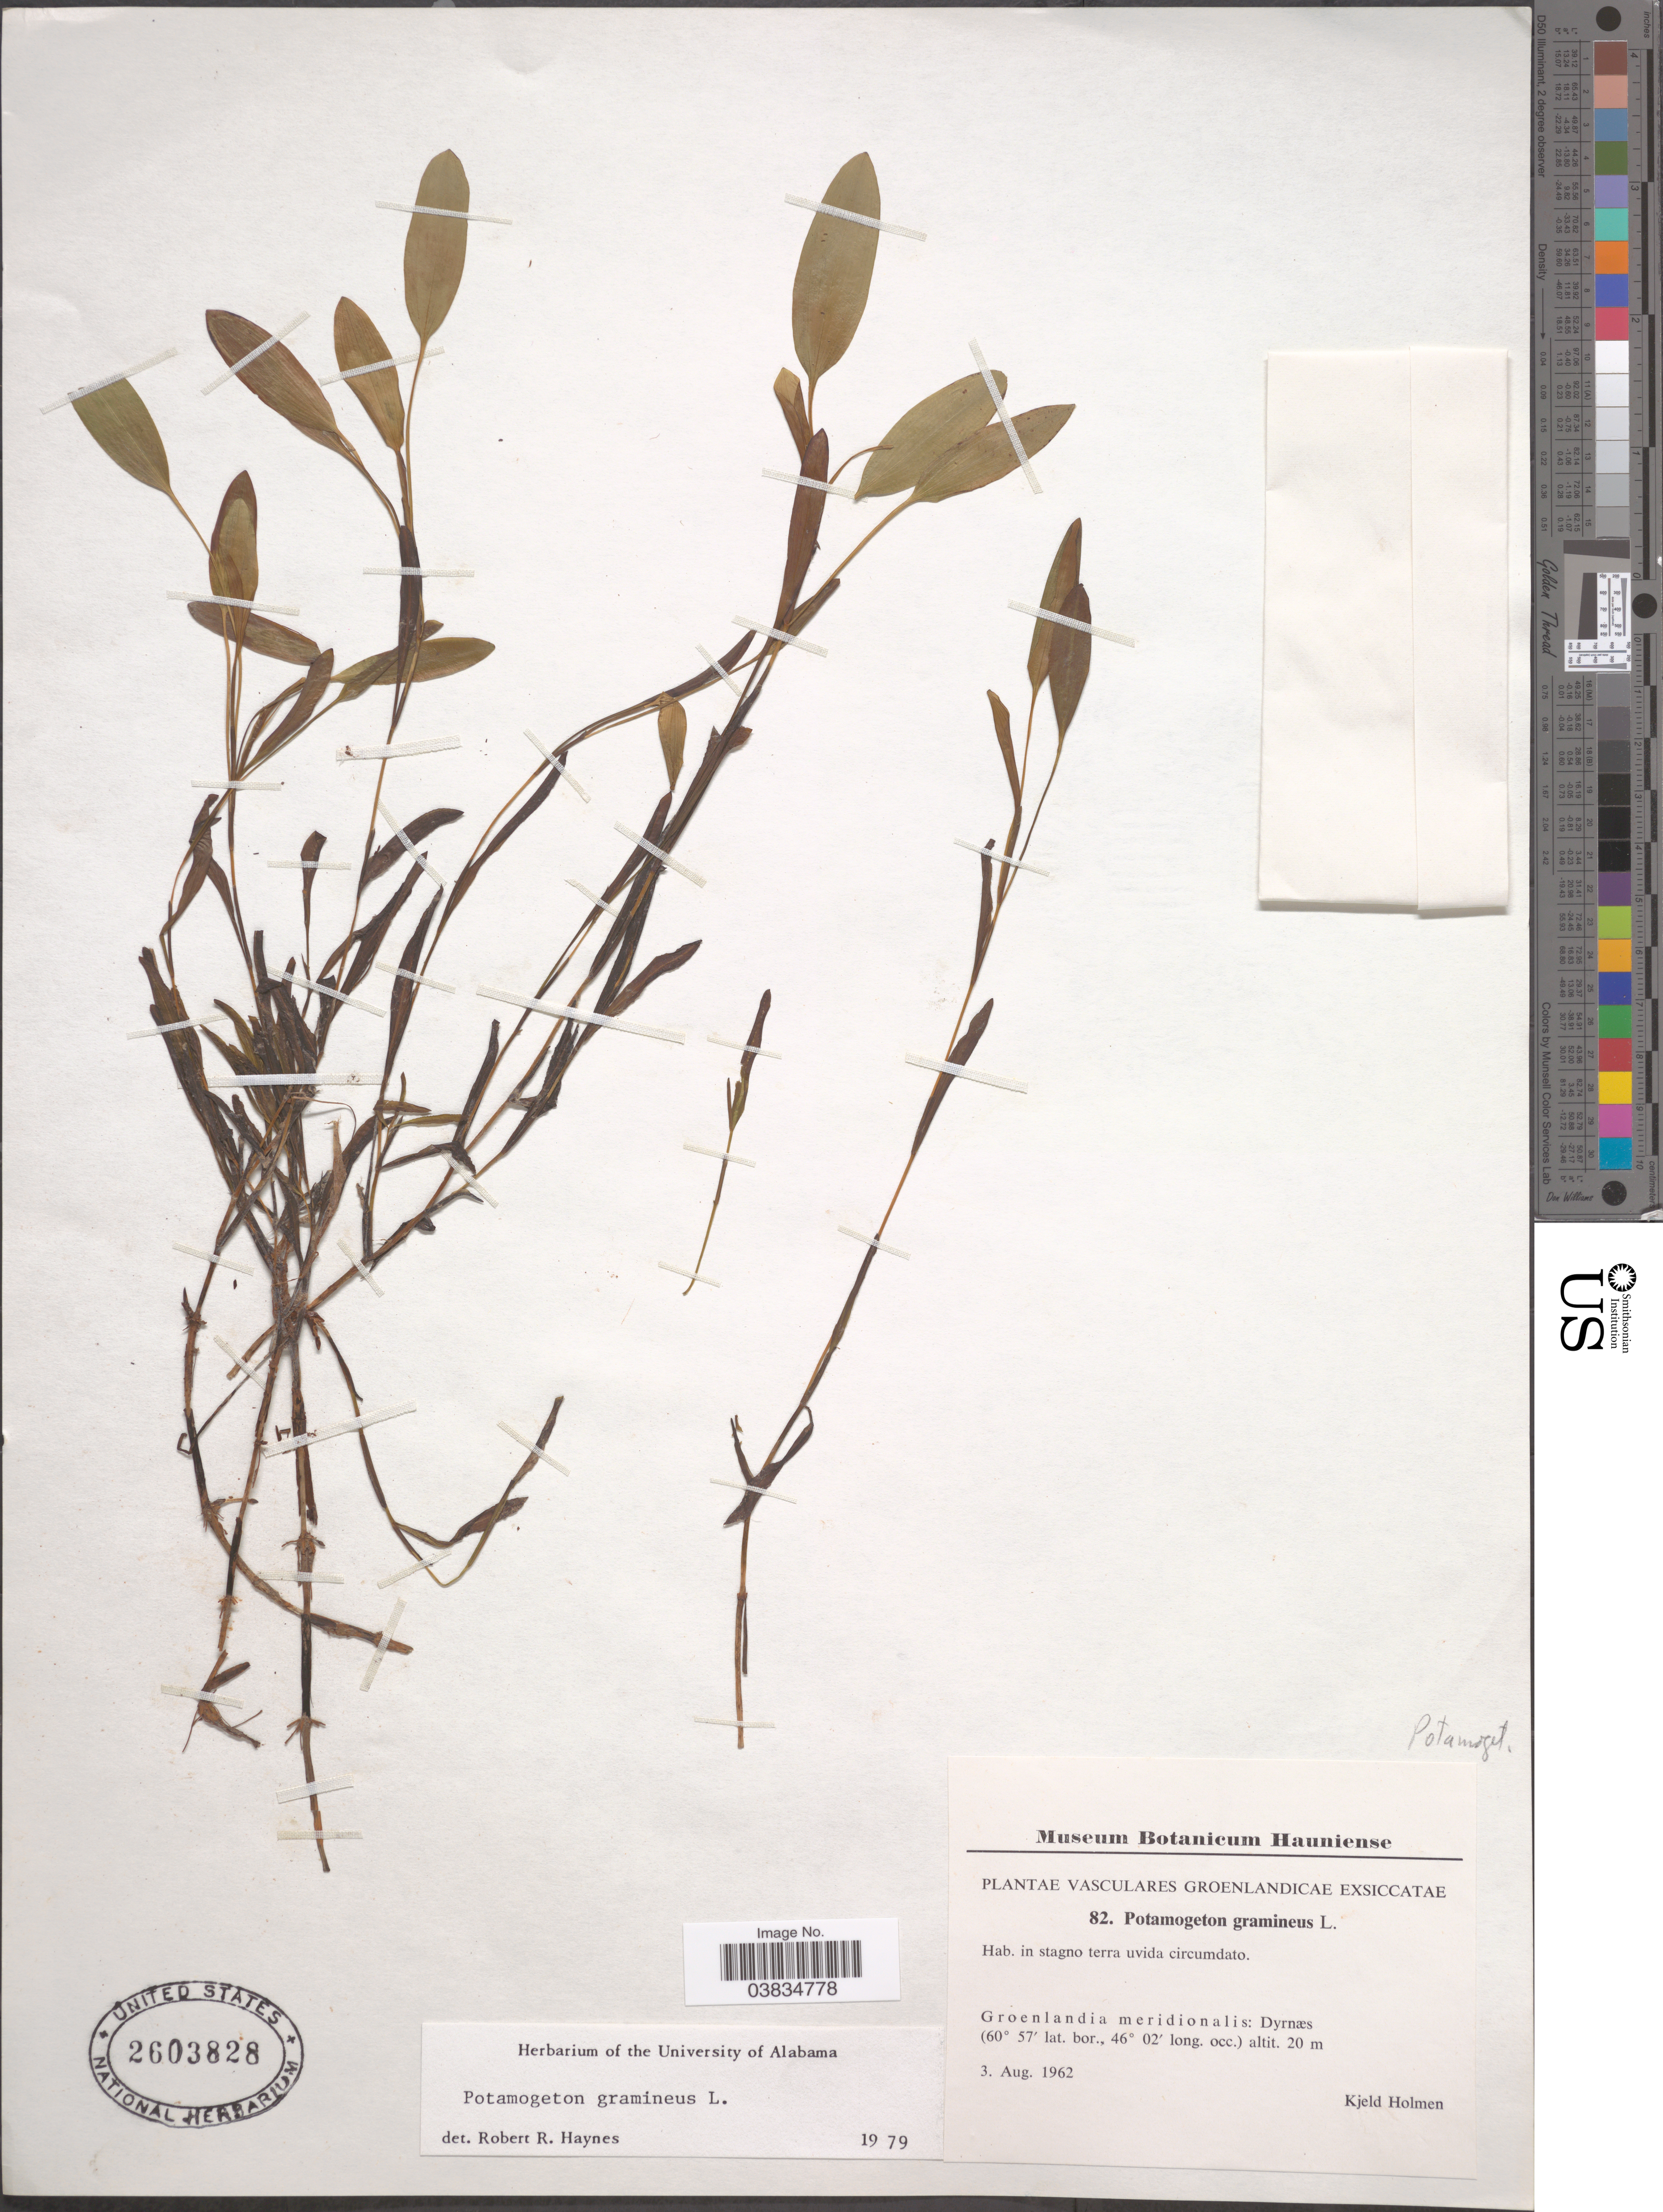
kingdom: Plantae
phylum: Tracheophyta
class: Liliopsida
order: Alismatales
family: Potamogetonaceae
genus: Potamogeton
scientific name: Potamogeton gramineus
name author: L.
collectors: K. A. Holmen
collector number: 82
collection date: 1962-08-03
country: Greenland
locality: Groenlandia meridionalis: Dyrnæs.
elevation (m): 20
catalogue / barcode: US 2603828